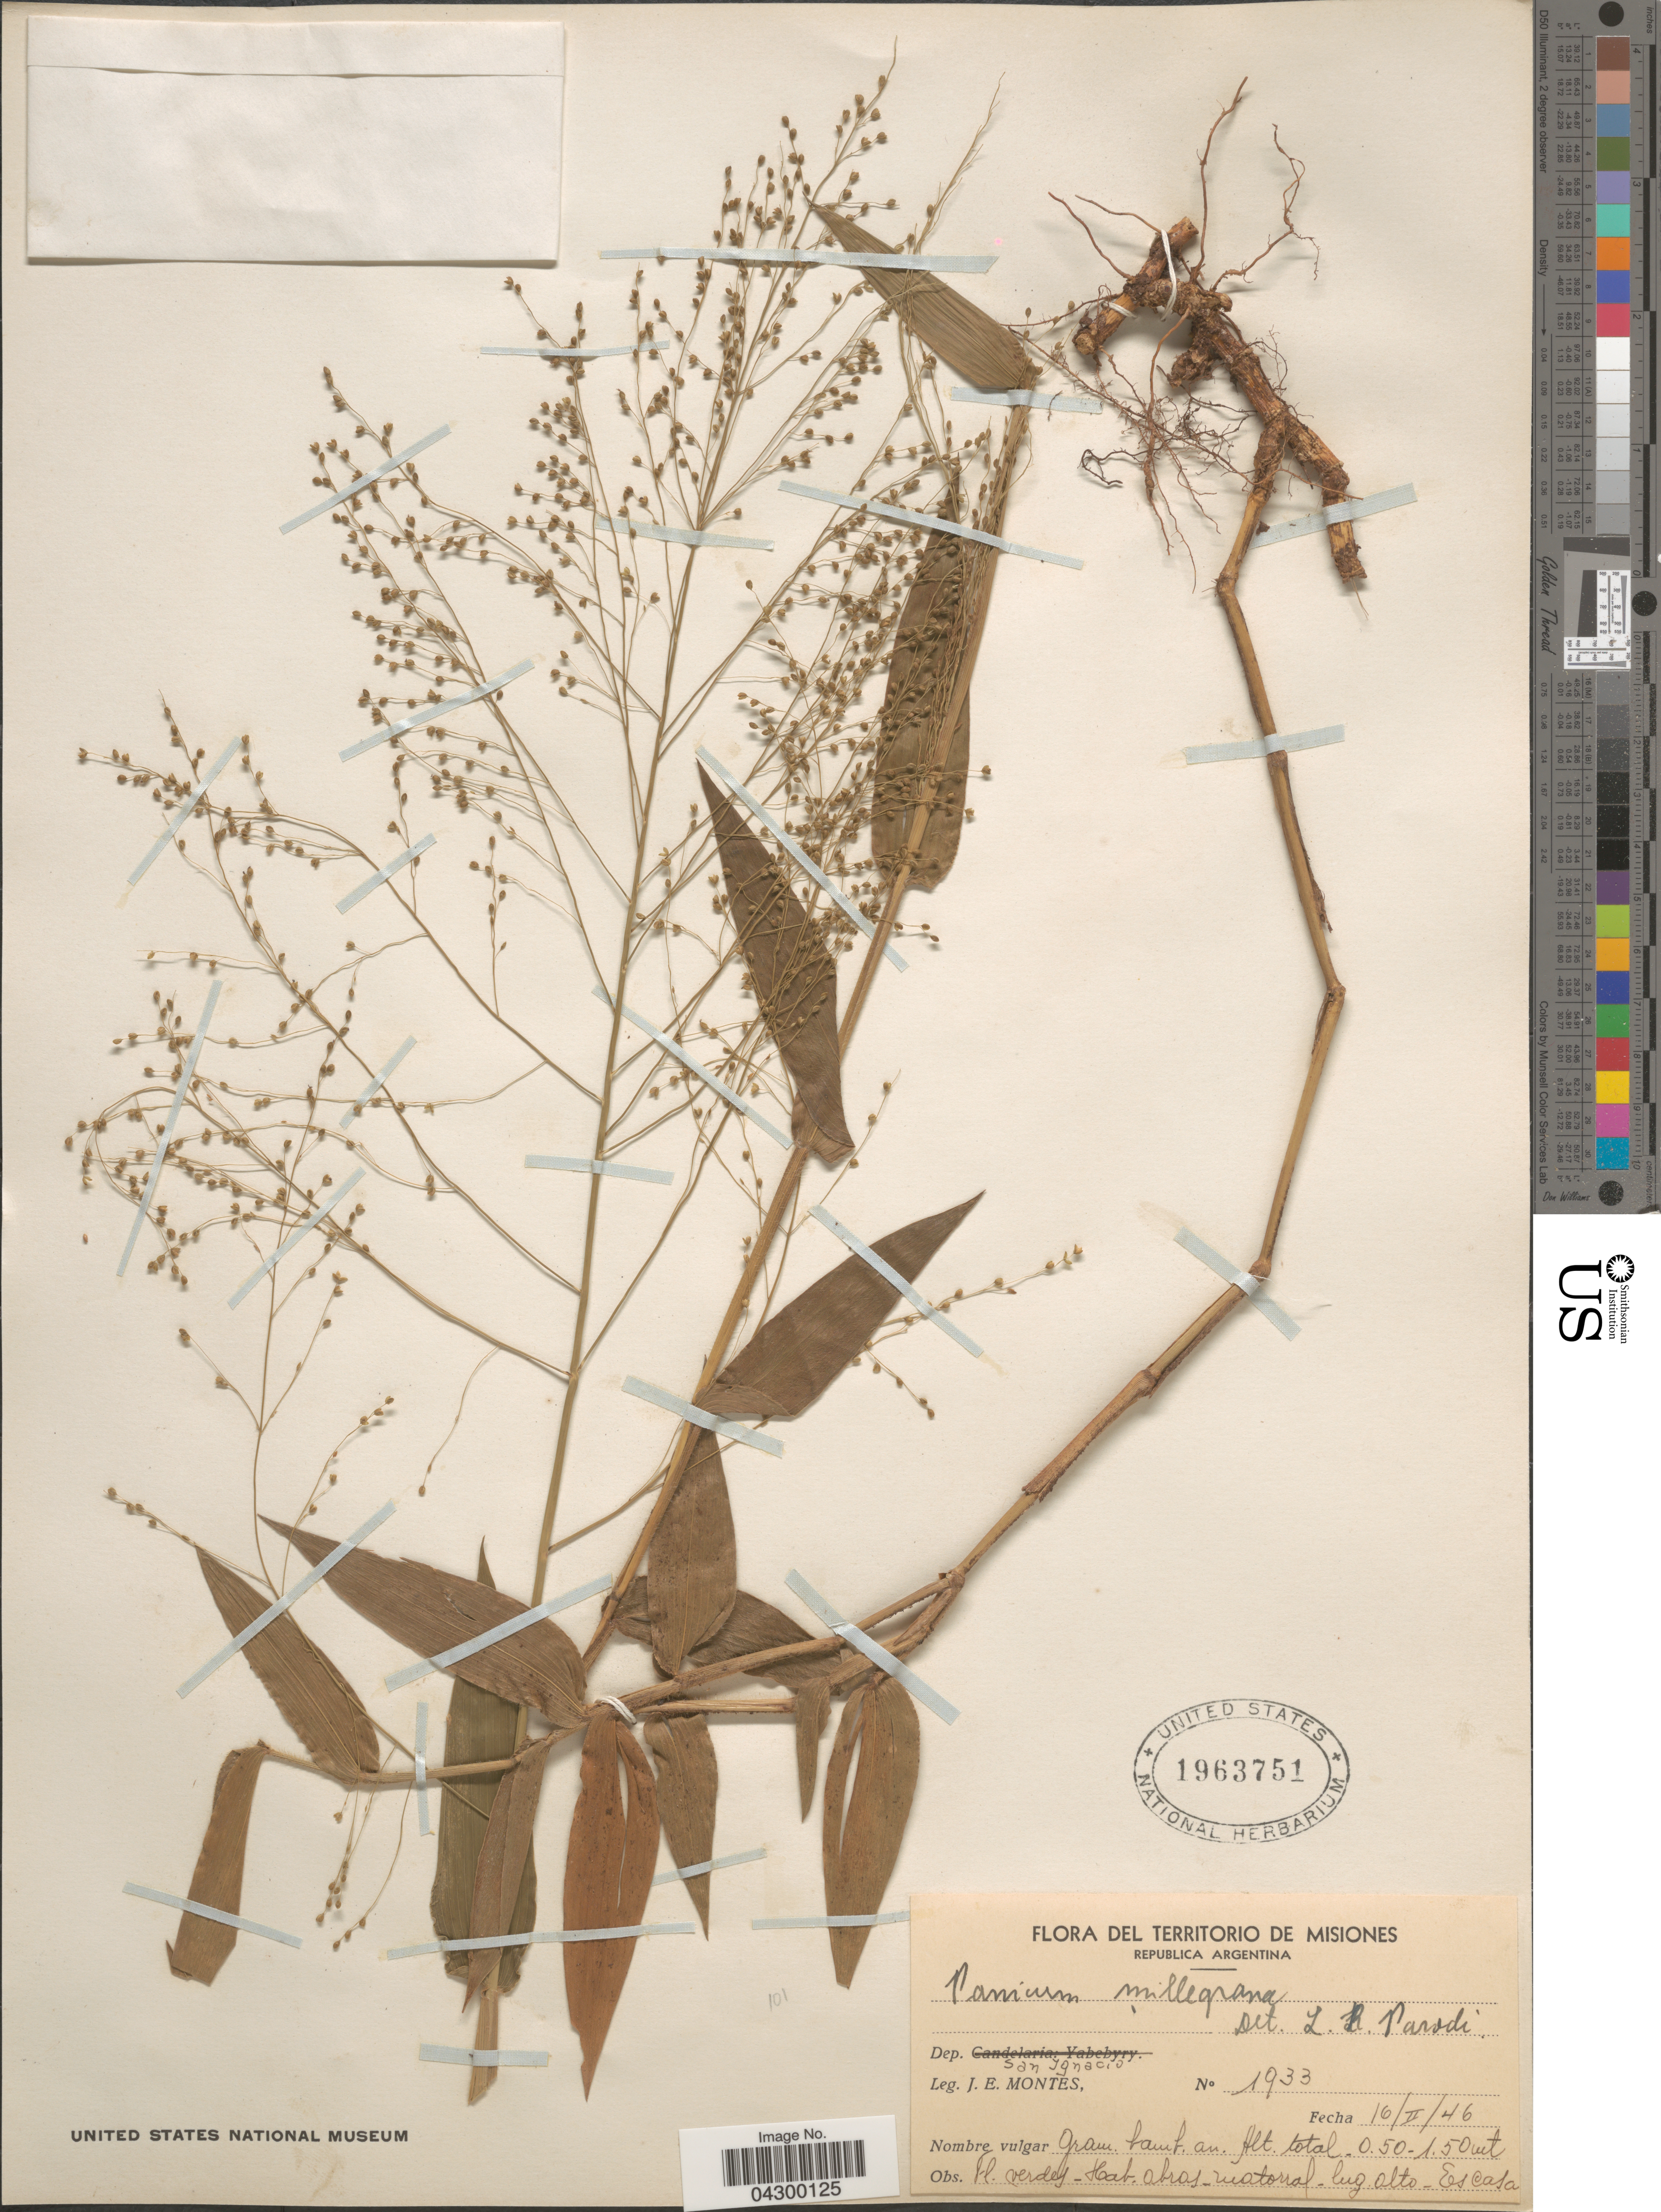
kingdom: Plantae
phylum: Tracheophyta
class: Liliopsida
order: Poales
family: Poaceae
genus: Panicum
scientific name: Panicum millegrana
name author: Poir.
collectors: J. E. Montes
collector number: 1933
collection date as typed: Transcribed d/m/y: 16/2/46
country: Argentina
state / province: Misiones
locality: Territorio de Misiones. Republica Argentina. Dep. San Ignacio.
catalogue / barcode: US 1963751